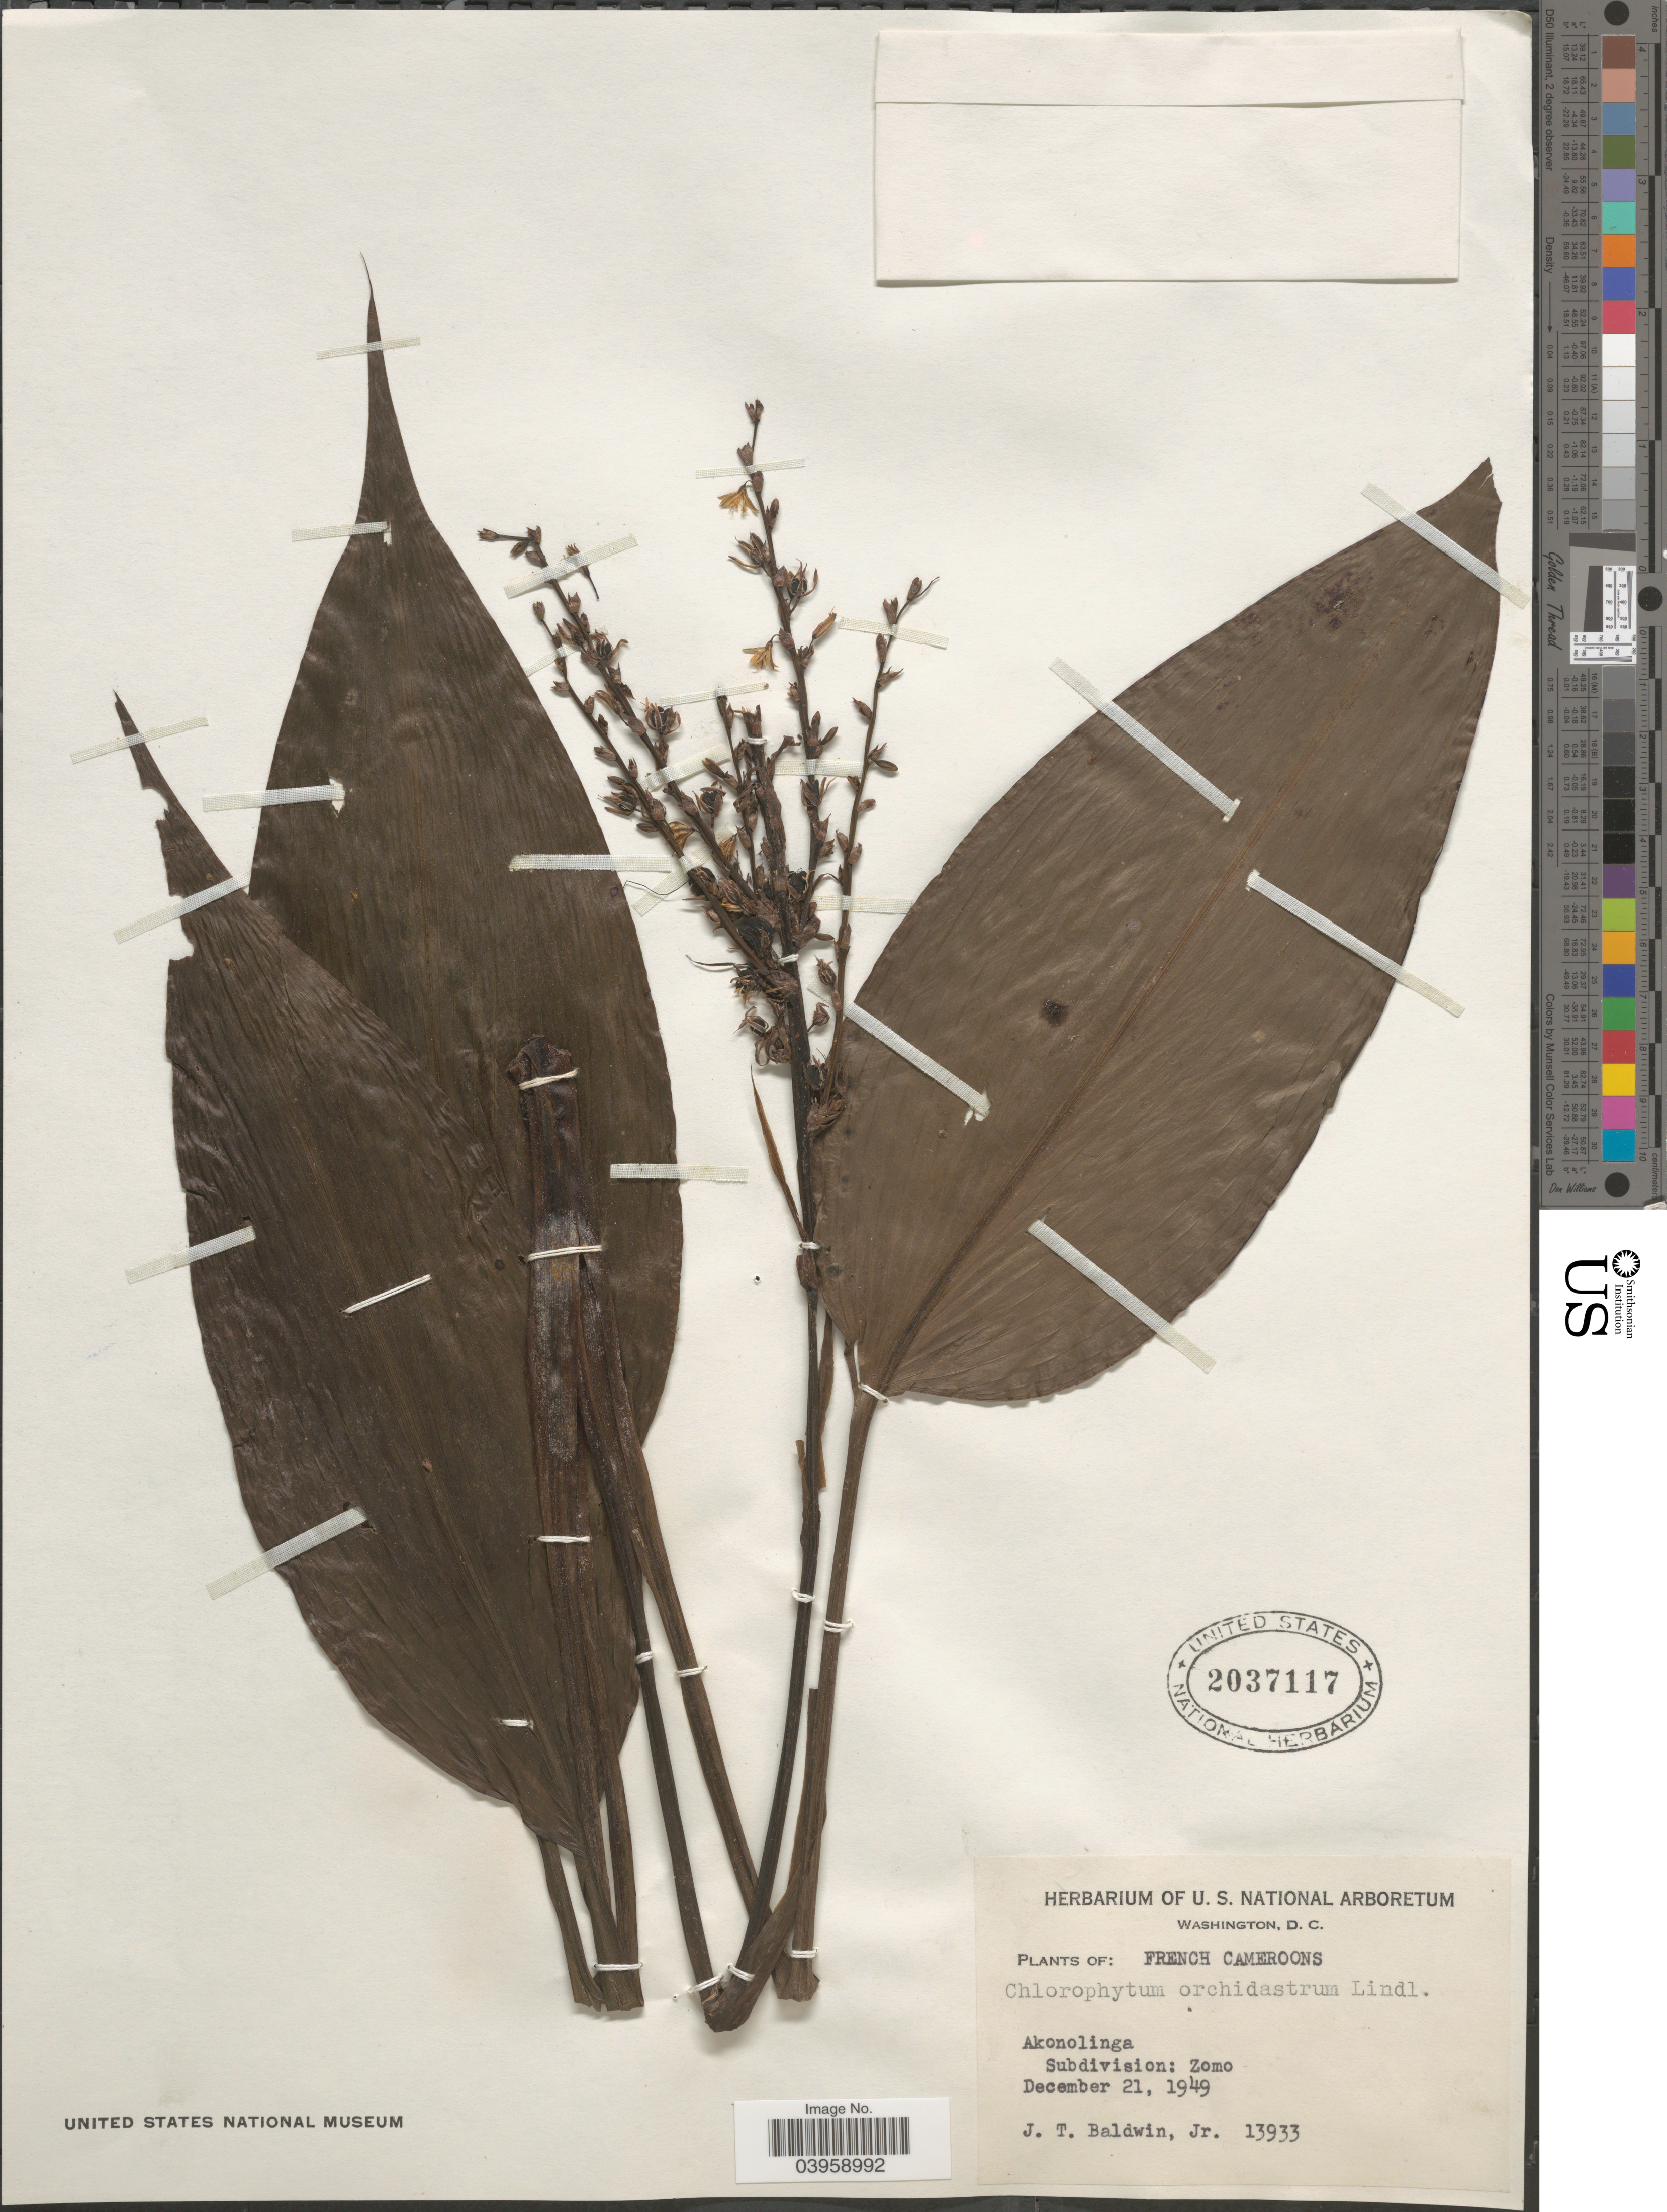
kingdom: Plantae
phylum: Tracheophyta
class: Liliopsida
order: Asparagales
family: Asparagaceae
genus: Chlorophytum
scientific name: Chlorophytum orchidastrum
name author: Lindl.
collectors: J. T. Baldwin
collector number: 13933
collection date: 1949-12-21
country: Cameroon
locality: French Cameroons. Akonolinga. Subdivision: Zomo.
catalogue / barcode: US 2037117